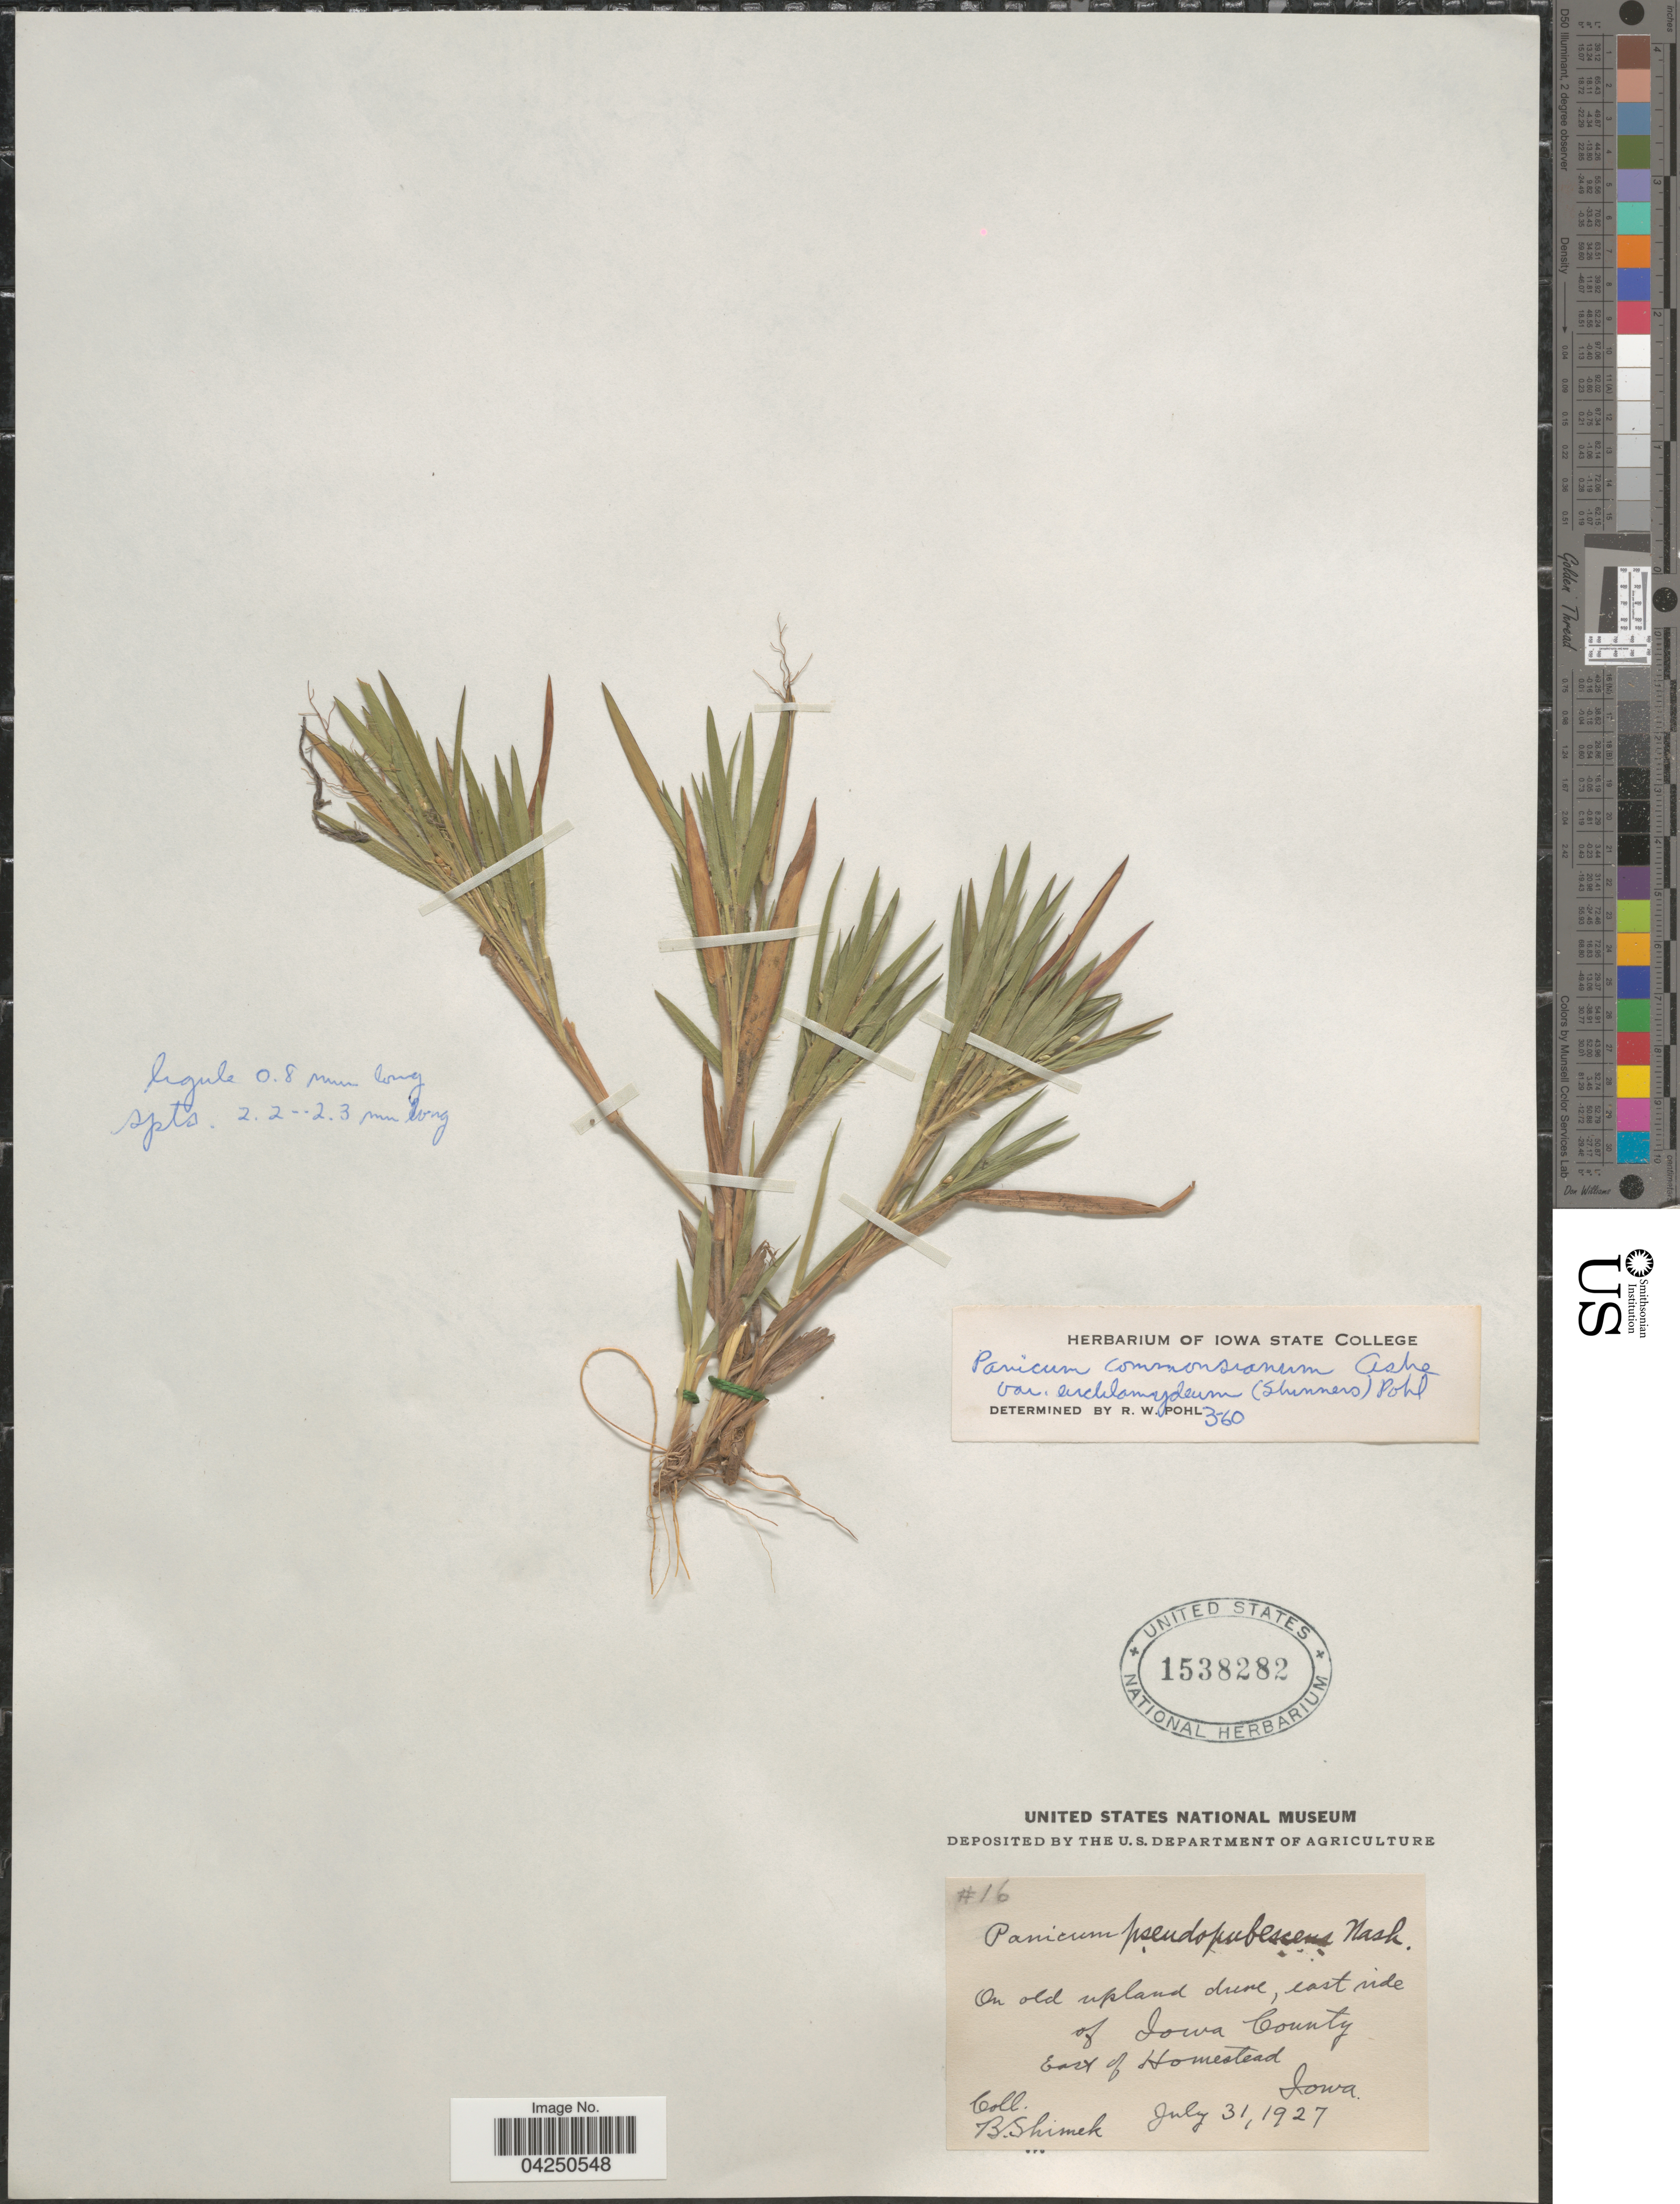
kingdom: Plantae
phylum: Tracheophyta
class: Liliopsida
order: Poales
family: Poaceae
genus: Dichanthelium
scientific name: Dichanthelium acuminatum var. acuminatum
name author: (Sw.) Gould & C.A. Clark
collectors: B. Shimek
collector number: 16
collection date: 1927-07-31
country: United States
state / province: Iowa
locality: On old upland dune, east side of Iowa County. East of Homestead.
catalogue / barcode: US 1538282